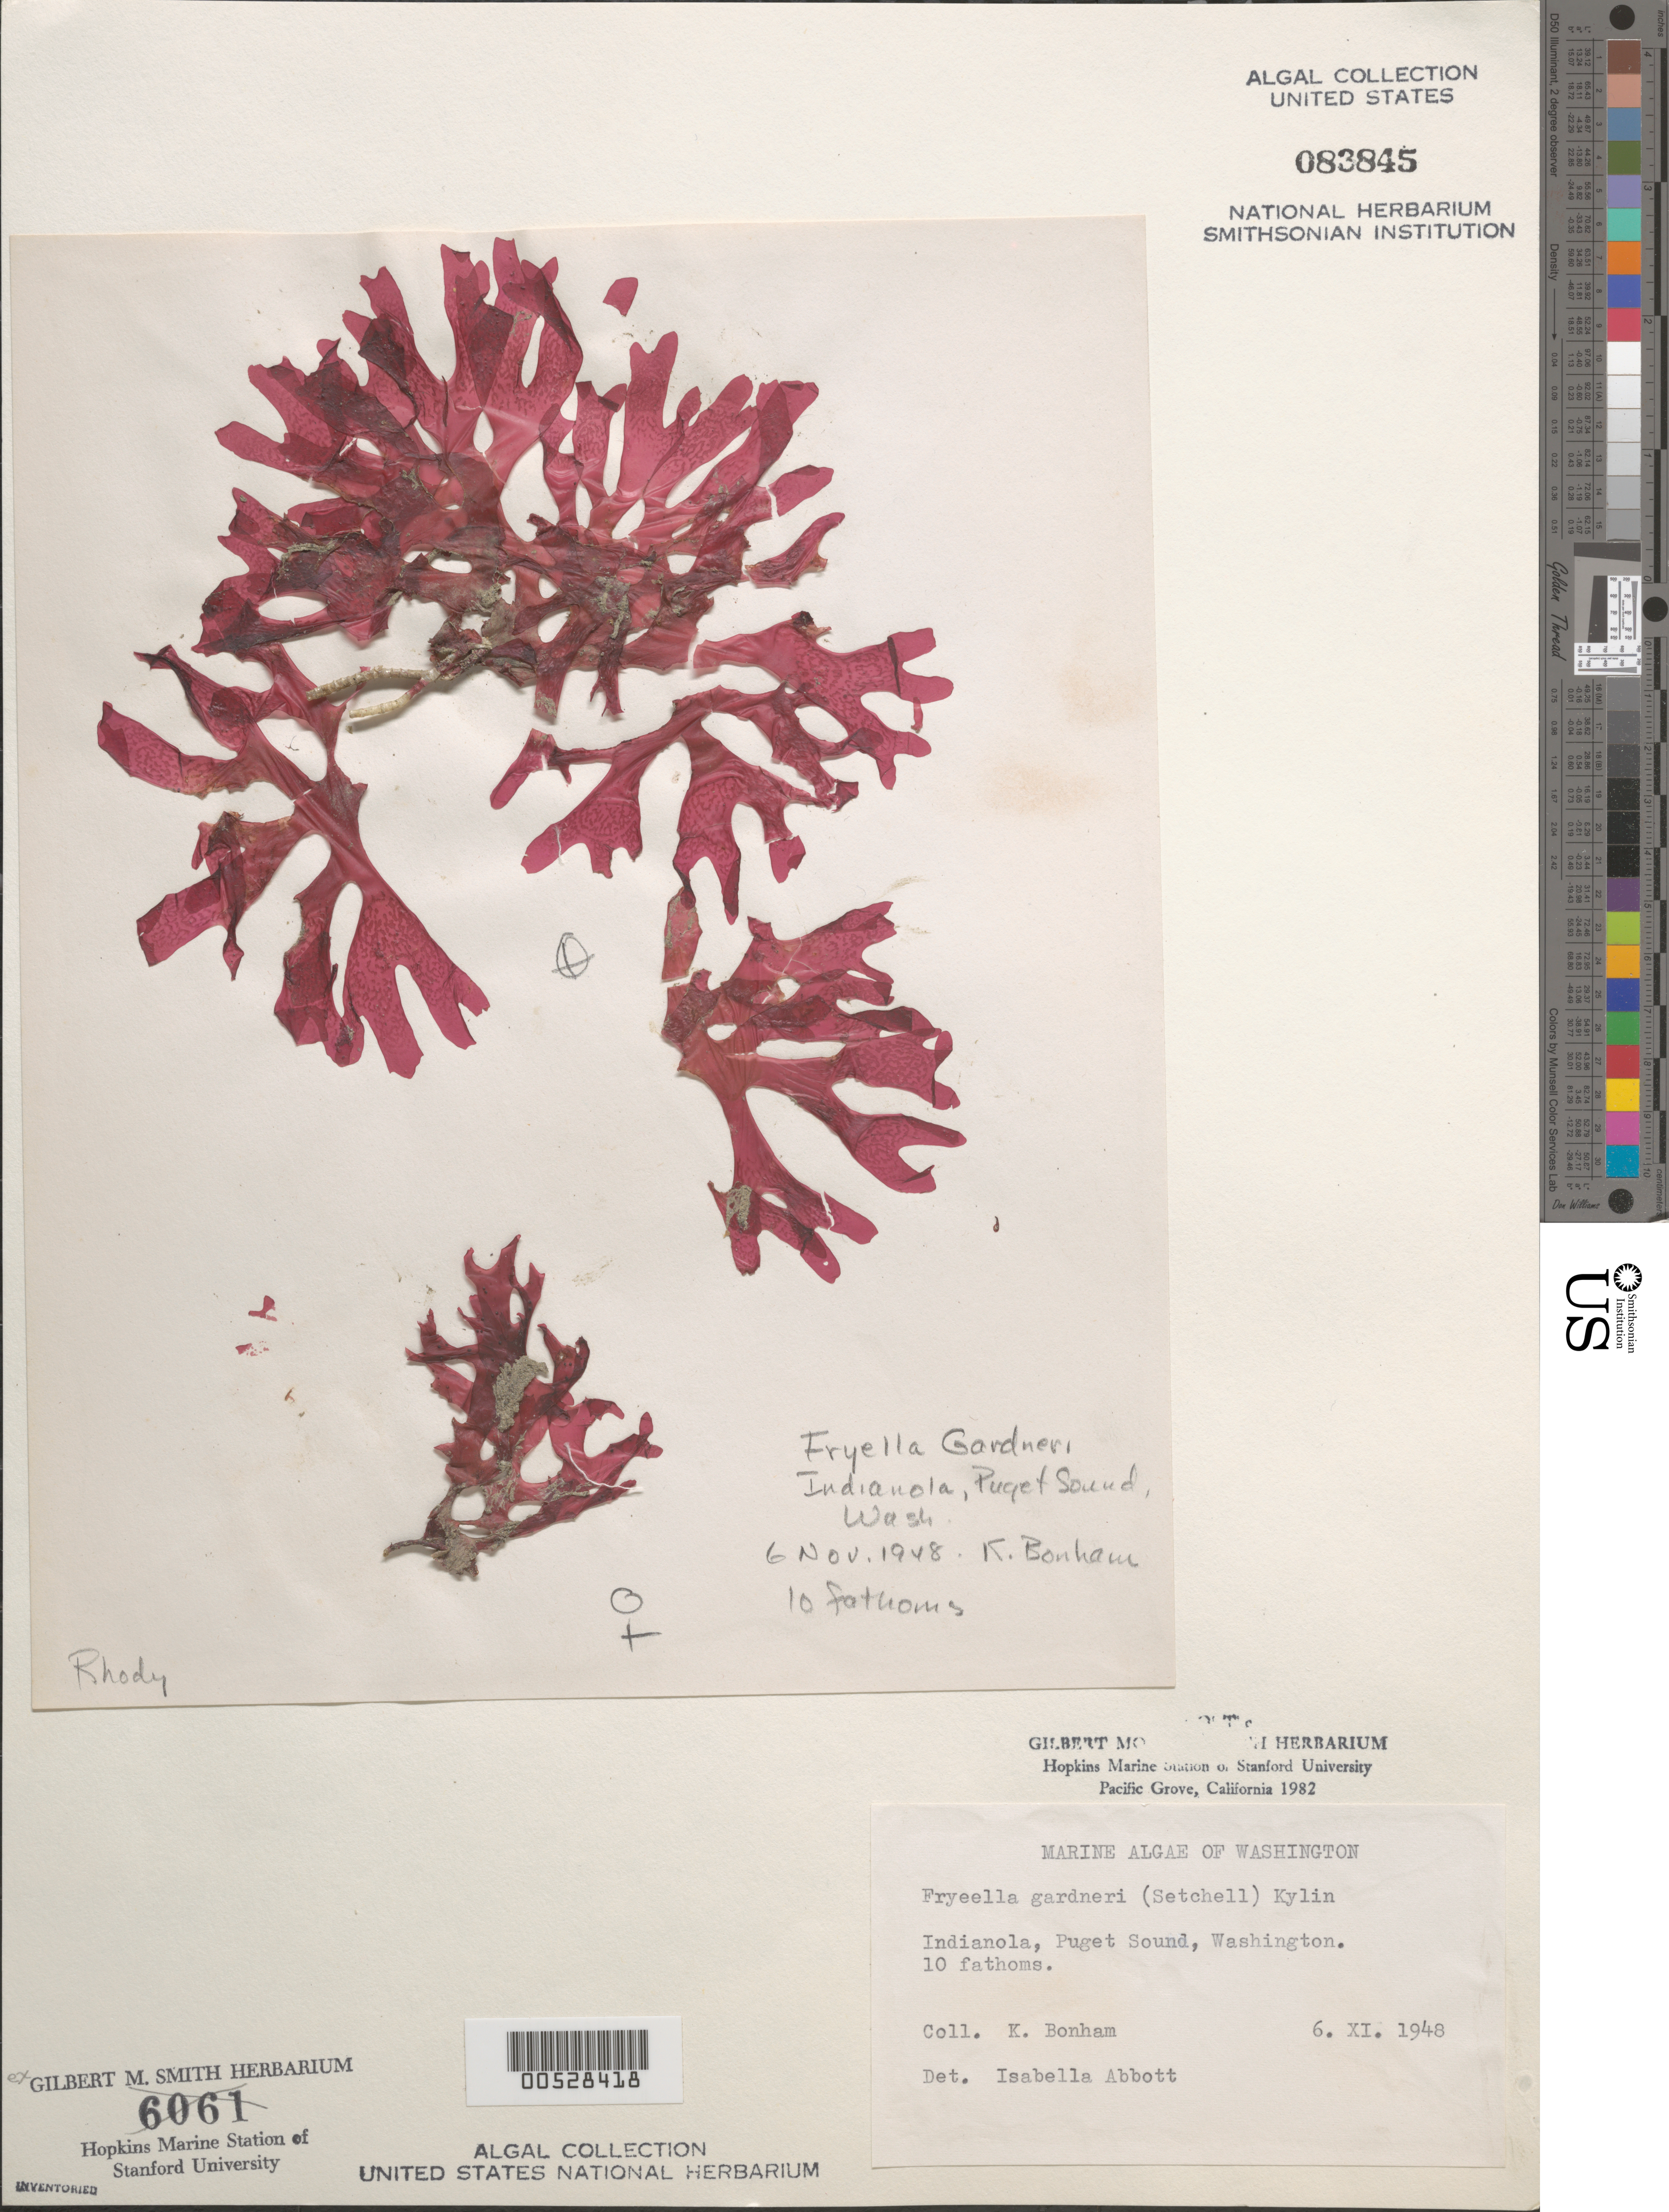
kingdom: Plantae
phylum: Rhodophyta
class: Florideophyceae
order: Rhodymeniales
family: Fryeellaceae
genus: Fryeella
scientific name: Fryeella gardneri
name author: (Setch.) Kylin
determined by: Abbott, Isabella A.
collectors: K. Bonham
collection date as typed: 06 Nov 1948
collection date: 1948-11-06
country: United States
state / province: Washington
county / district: Kitsap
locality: Indianola, Puget Sound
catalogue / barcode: US 83845